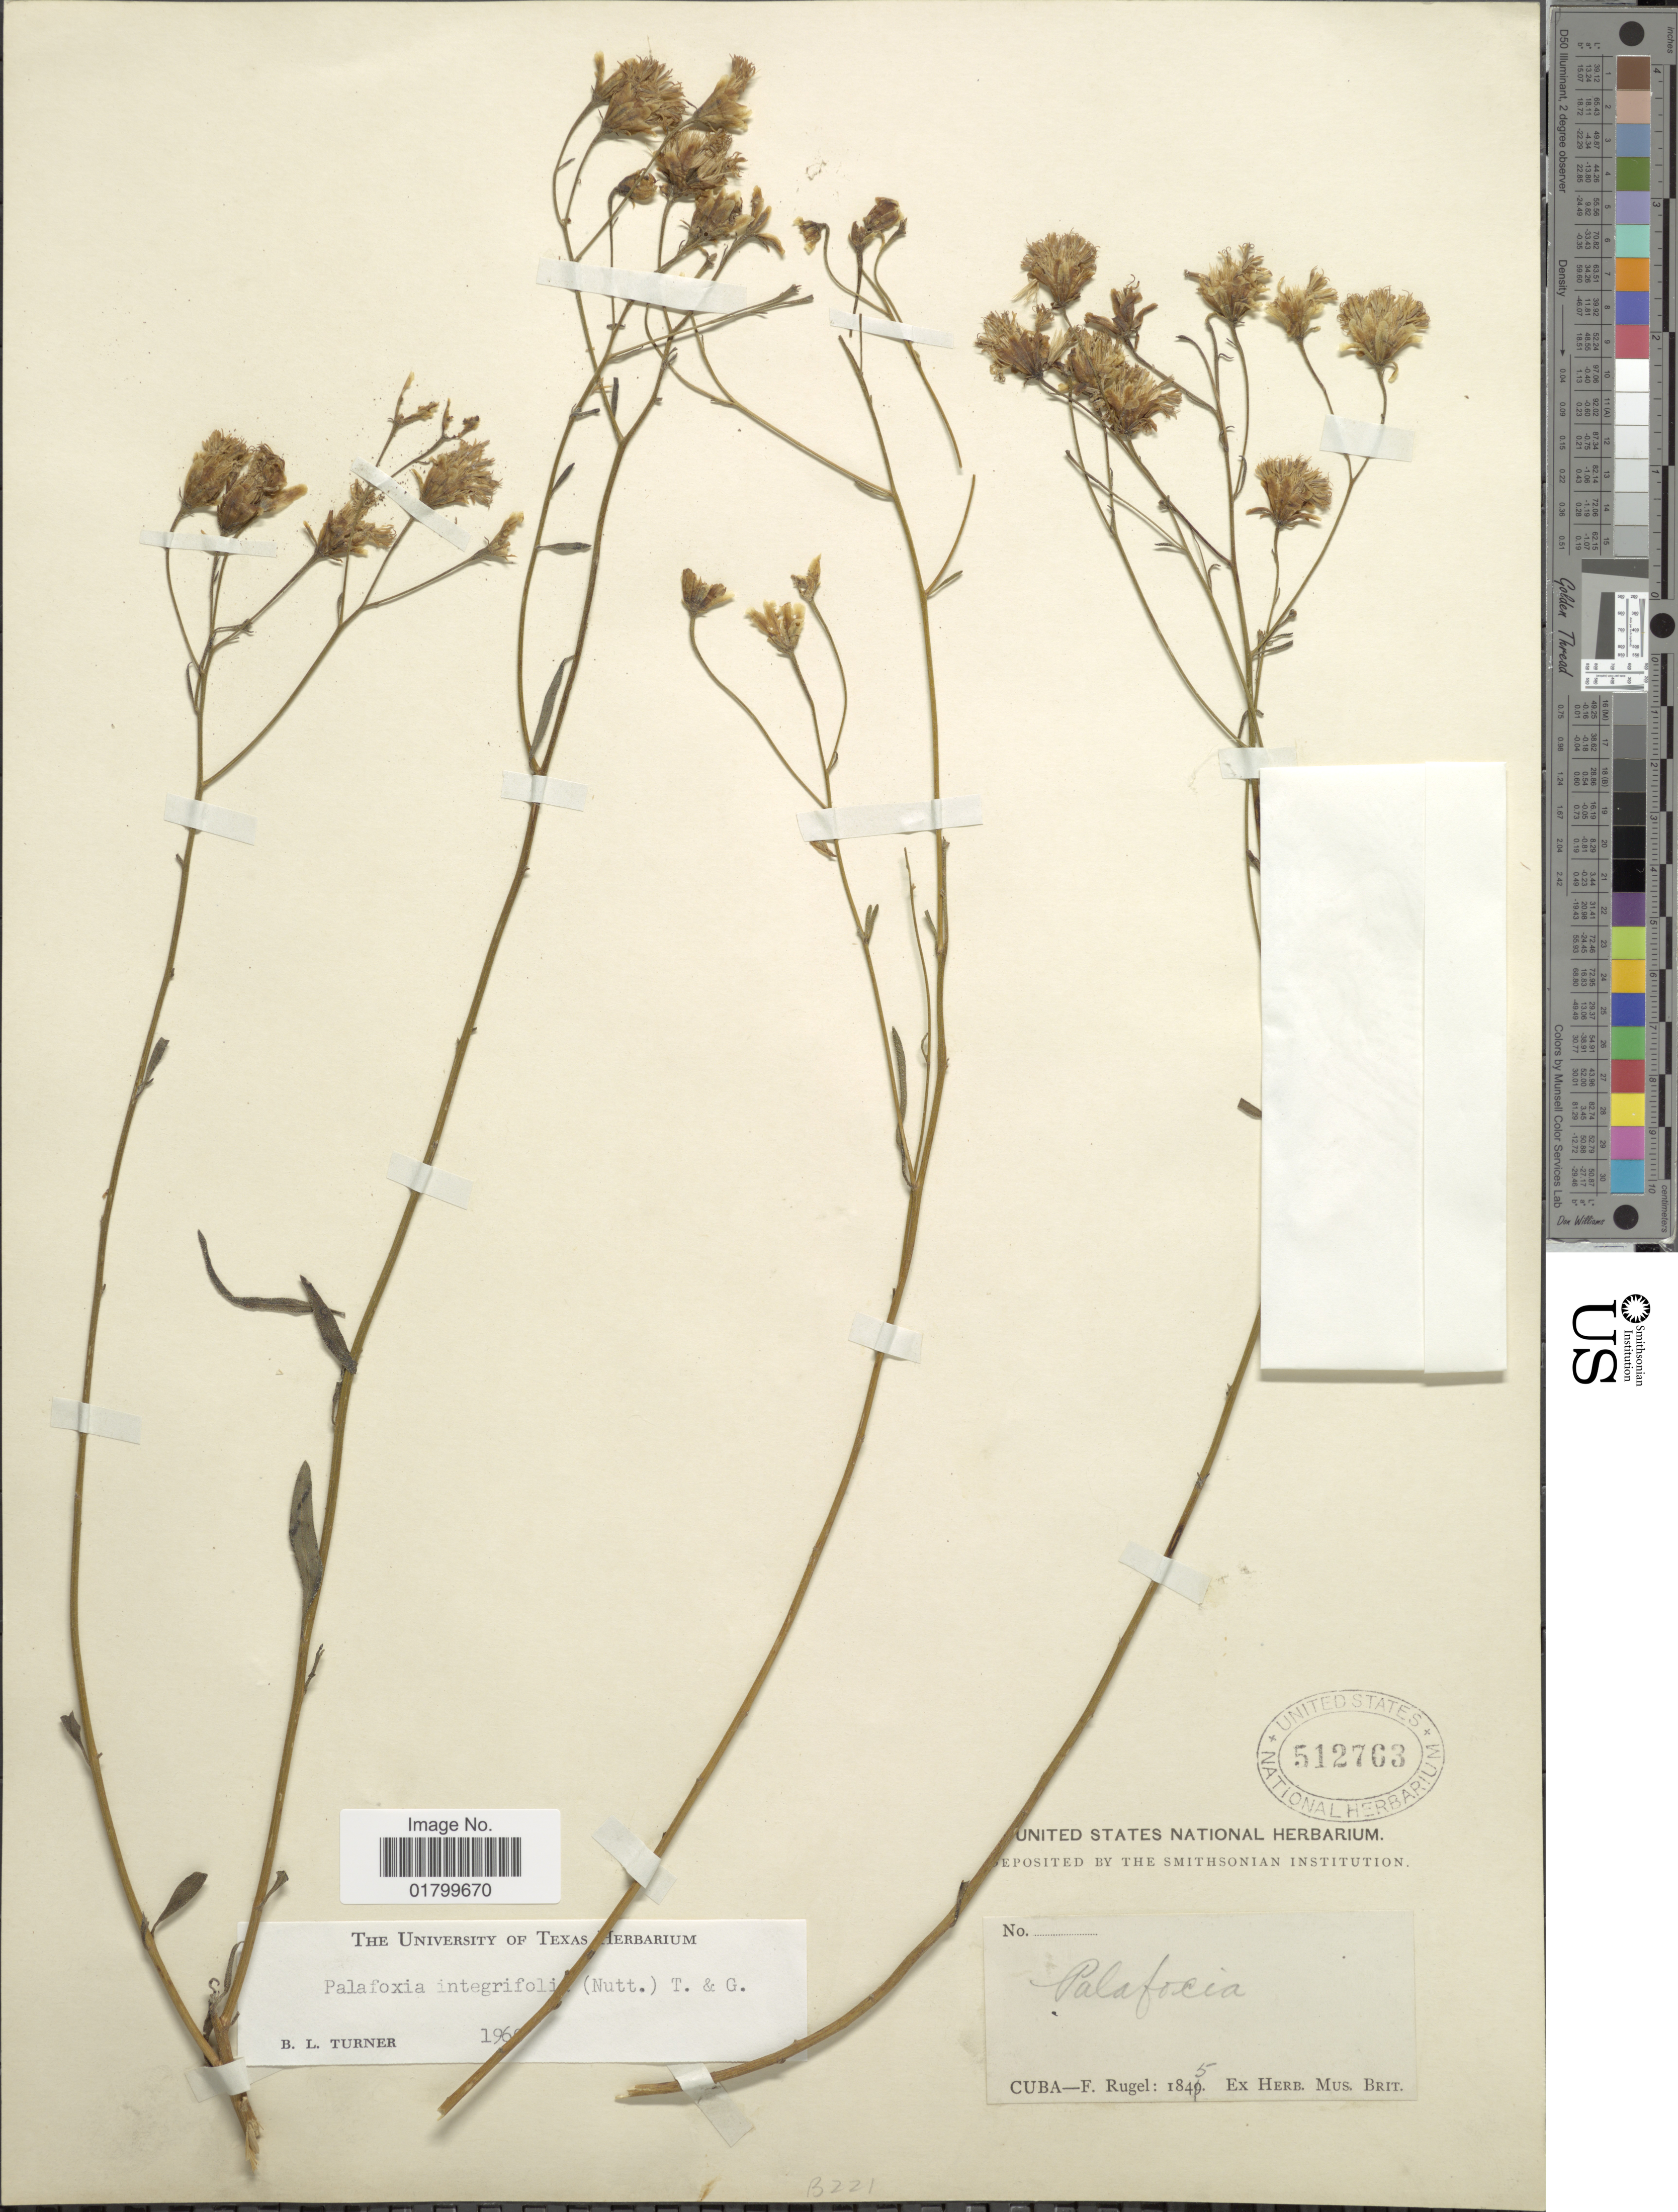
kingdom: Plantae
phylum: Tracheophyta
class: Magnoliopsida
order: Asterales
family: Asteraceae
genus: Palafoxia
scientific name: Palafoxia integrifolia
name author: (Nutt.) Torr. & A. Gray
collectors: F. Rugel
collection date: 1845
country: United States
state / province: Florida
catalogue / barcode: US 512763